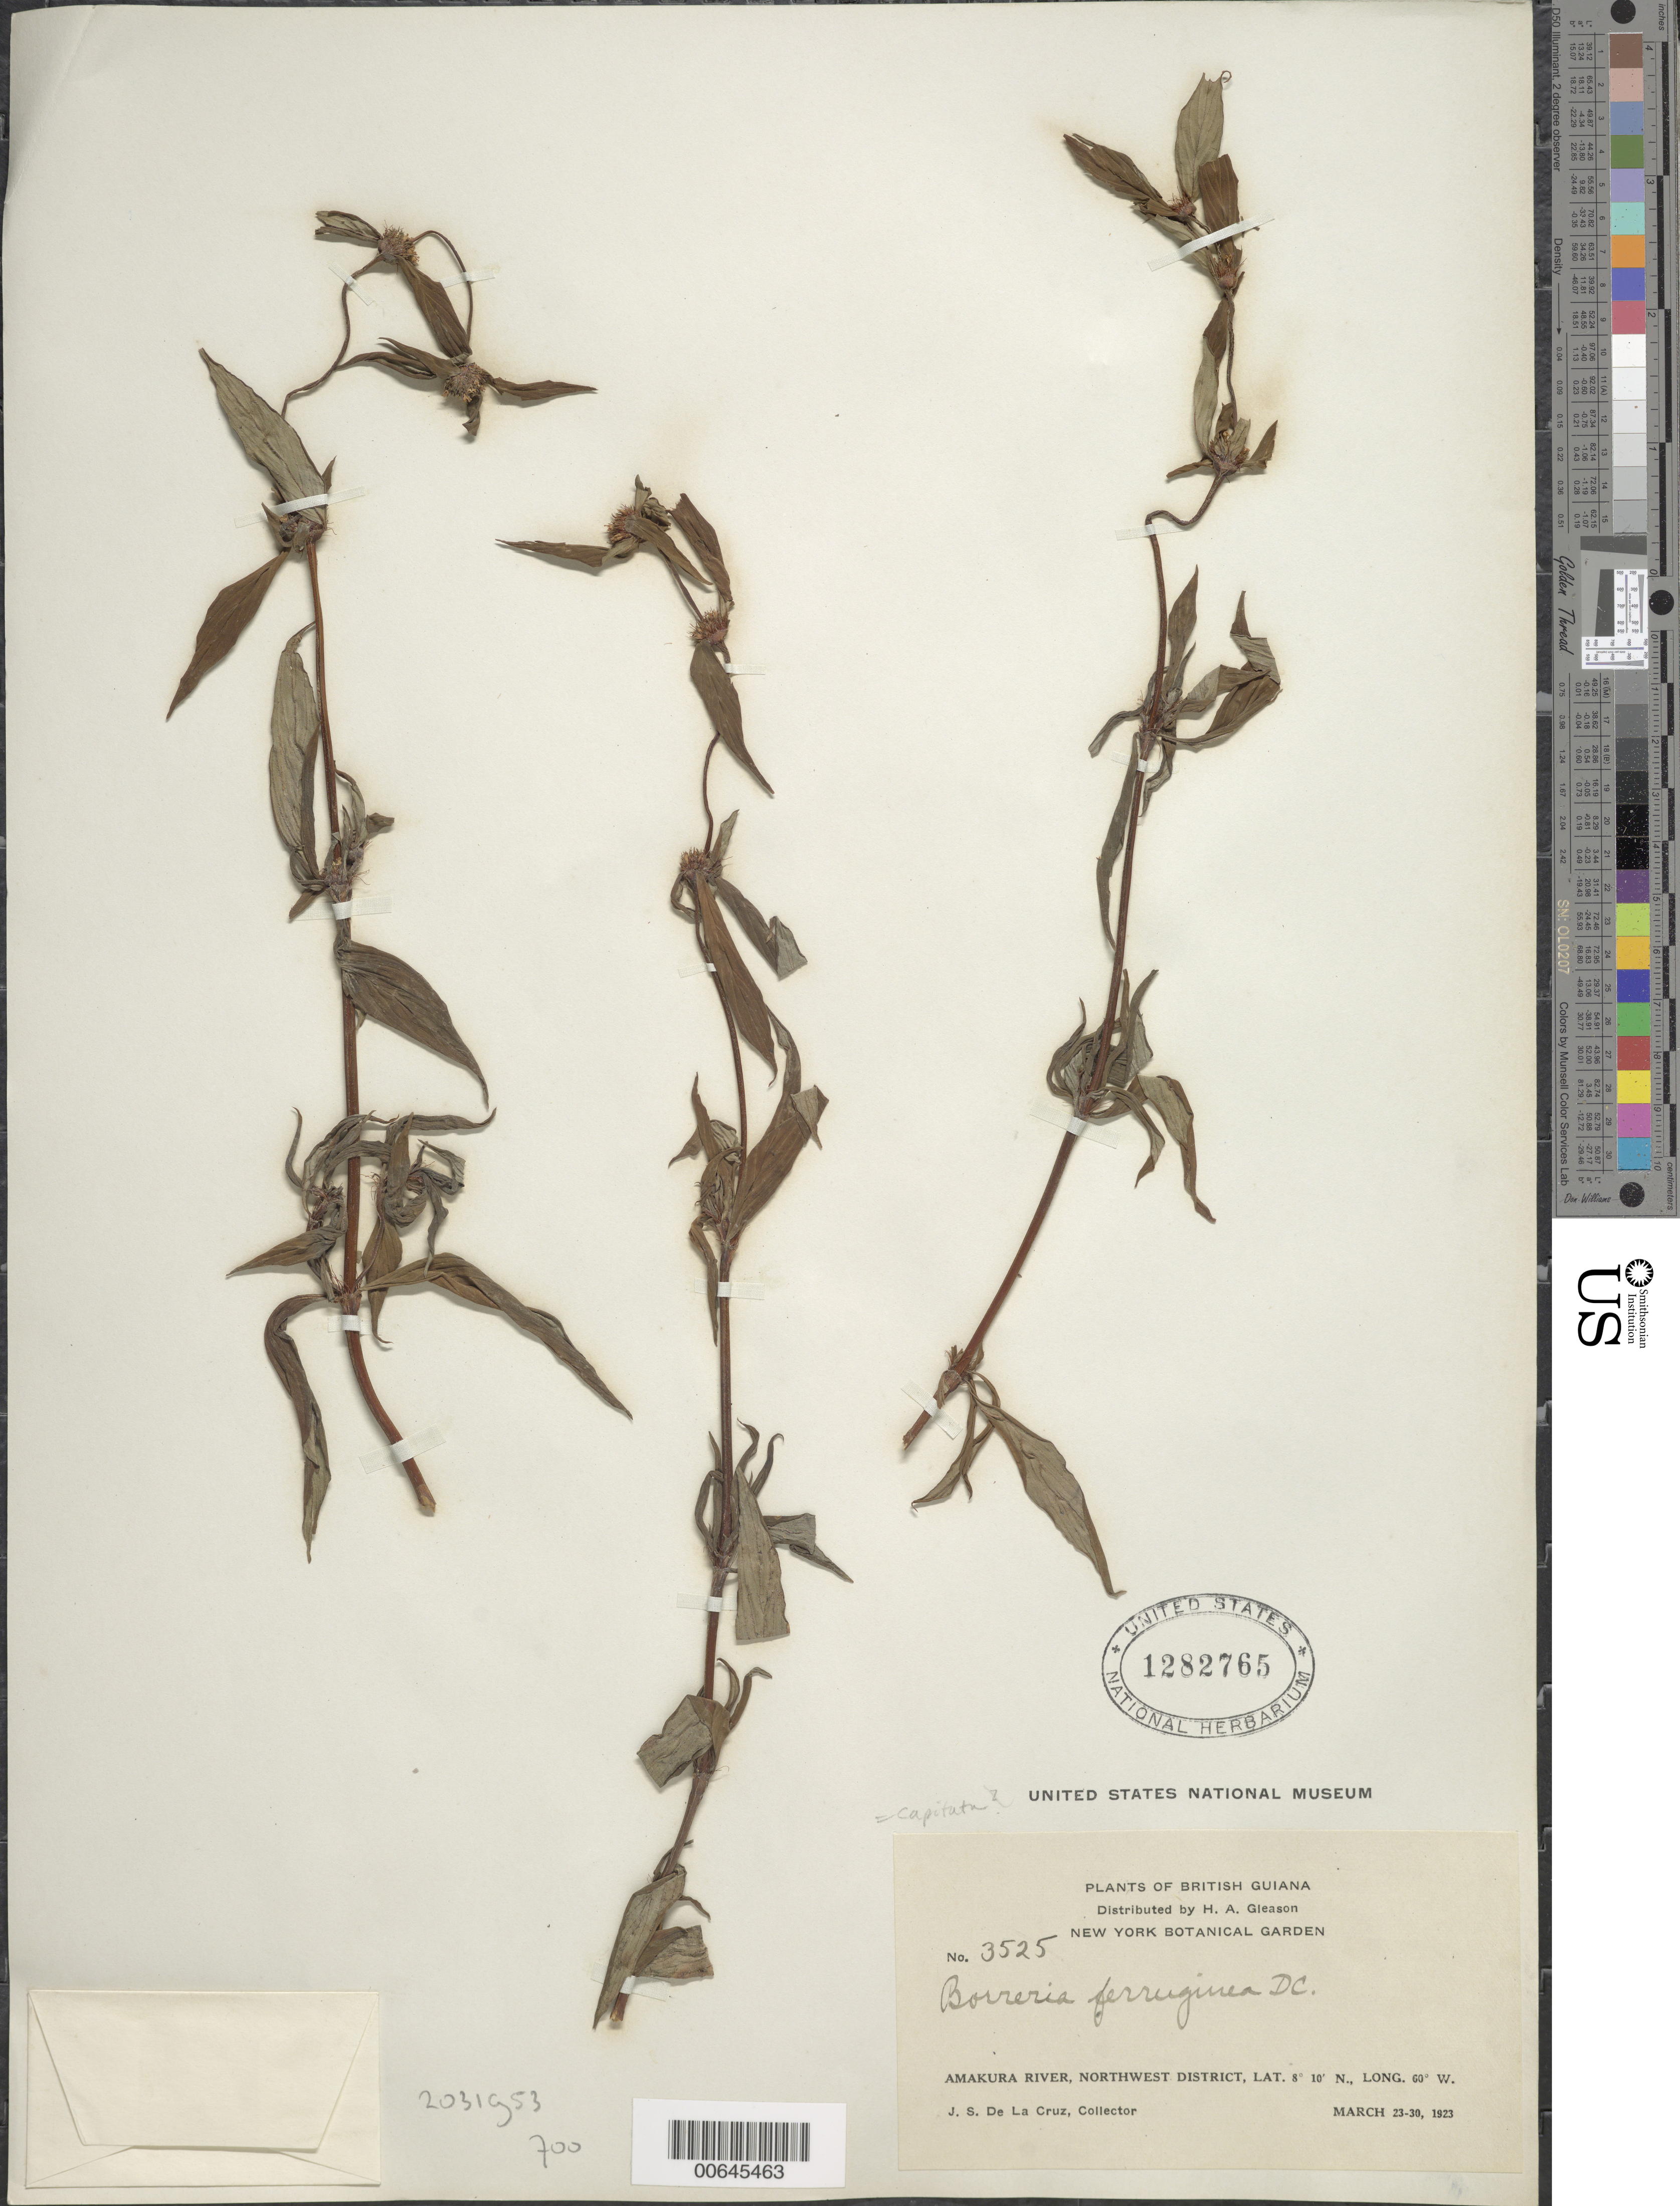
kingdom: Plantae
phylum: Tracheophyta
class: Magnoliopsida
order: Gentianales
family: Rubiaceae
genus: Spermacoce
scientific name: Spermacoce capitata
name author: Ruiz & Pav.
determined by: Delprete, P. G., Herb. de Guyane Cay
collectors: J. S. de la Cruz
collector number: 3525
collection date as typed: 23-Mar-23 to 30-Mar-23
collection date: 1923-03-23/1923-03-30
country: Guyana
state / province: Barima-Waini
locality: Amakura R., NW District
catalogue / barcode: US 1282765